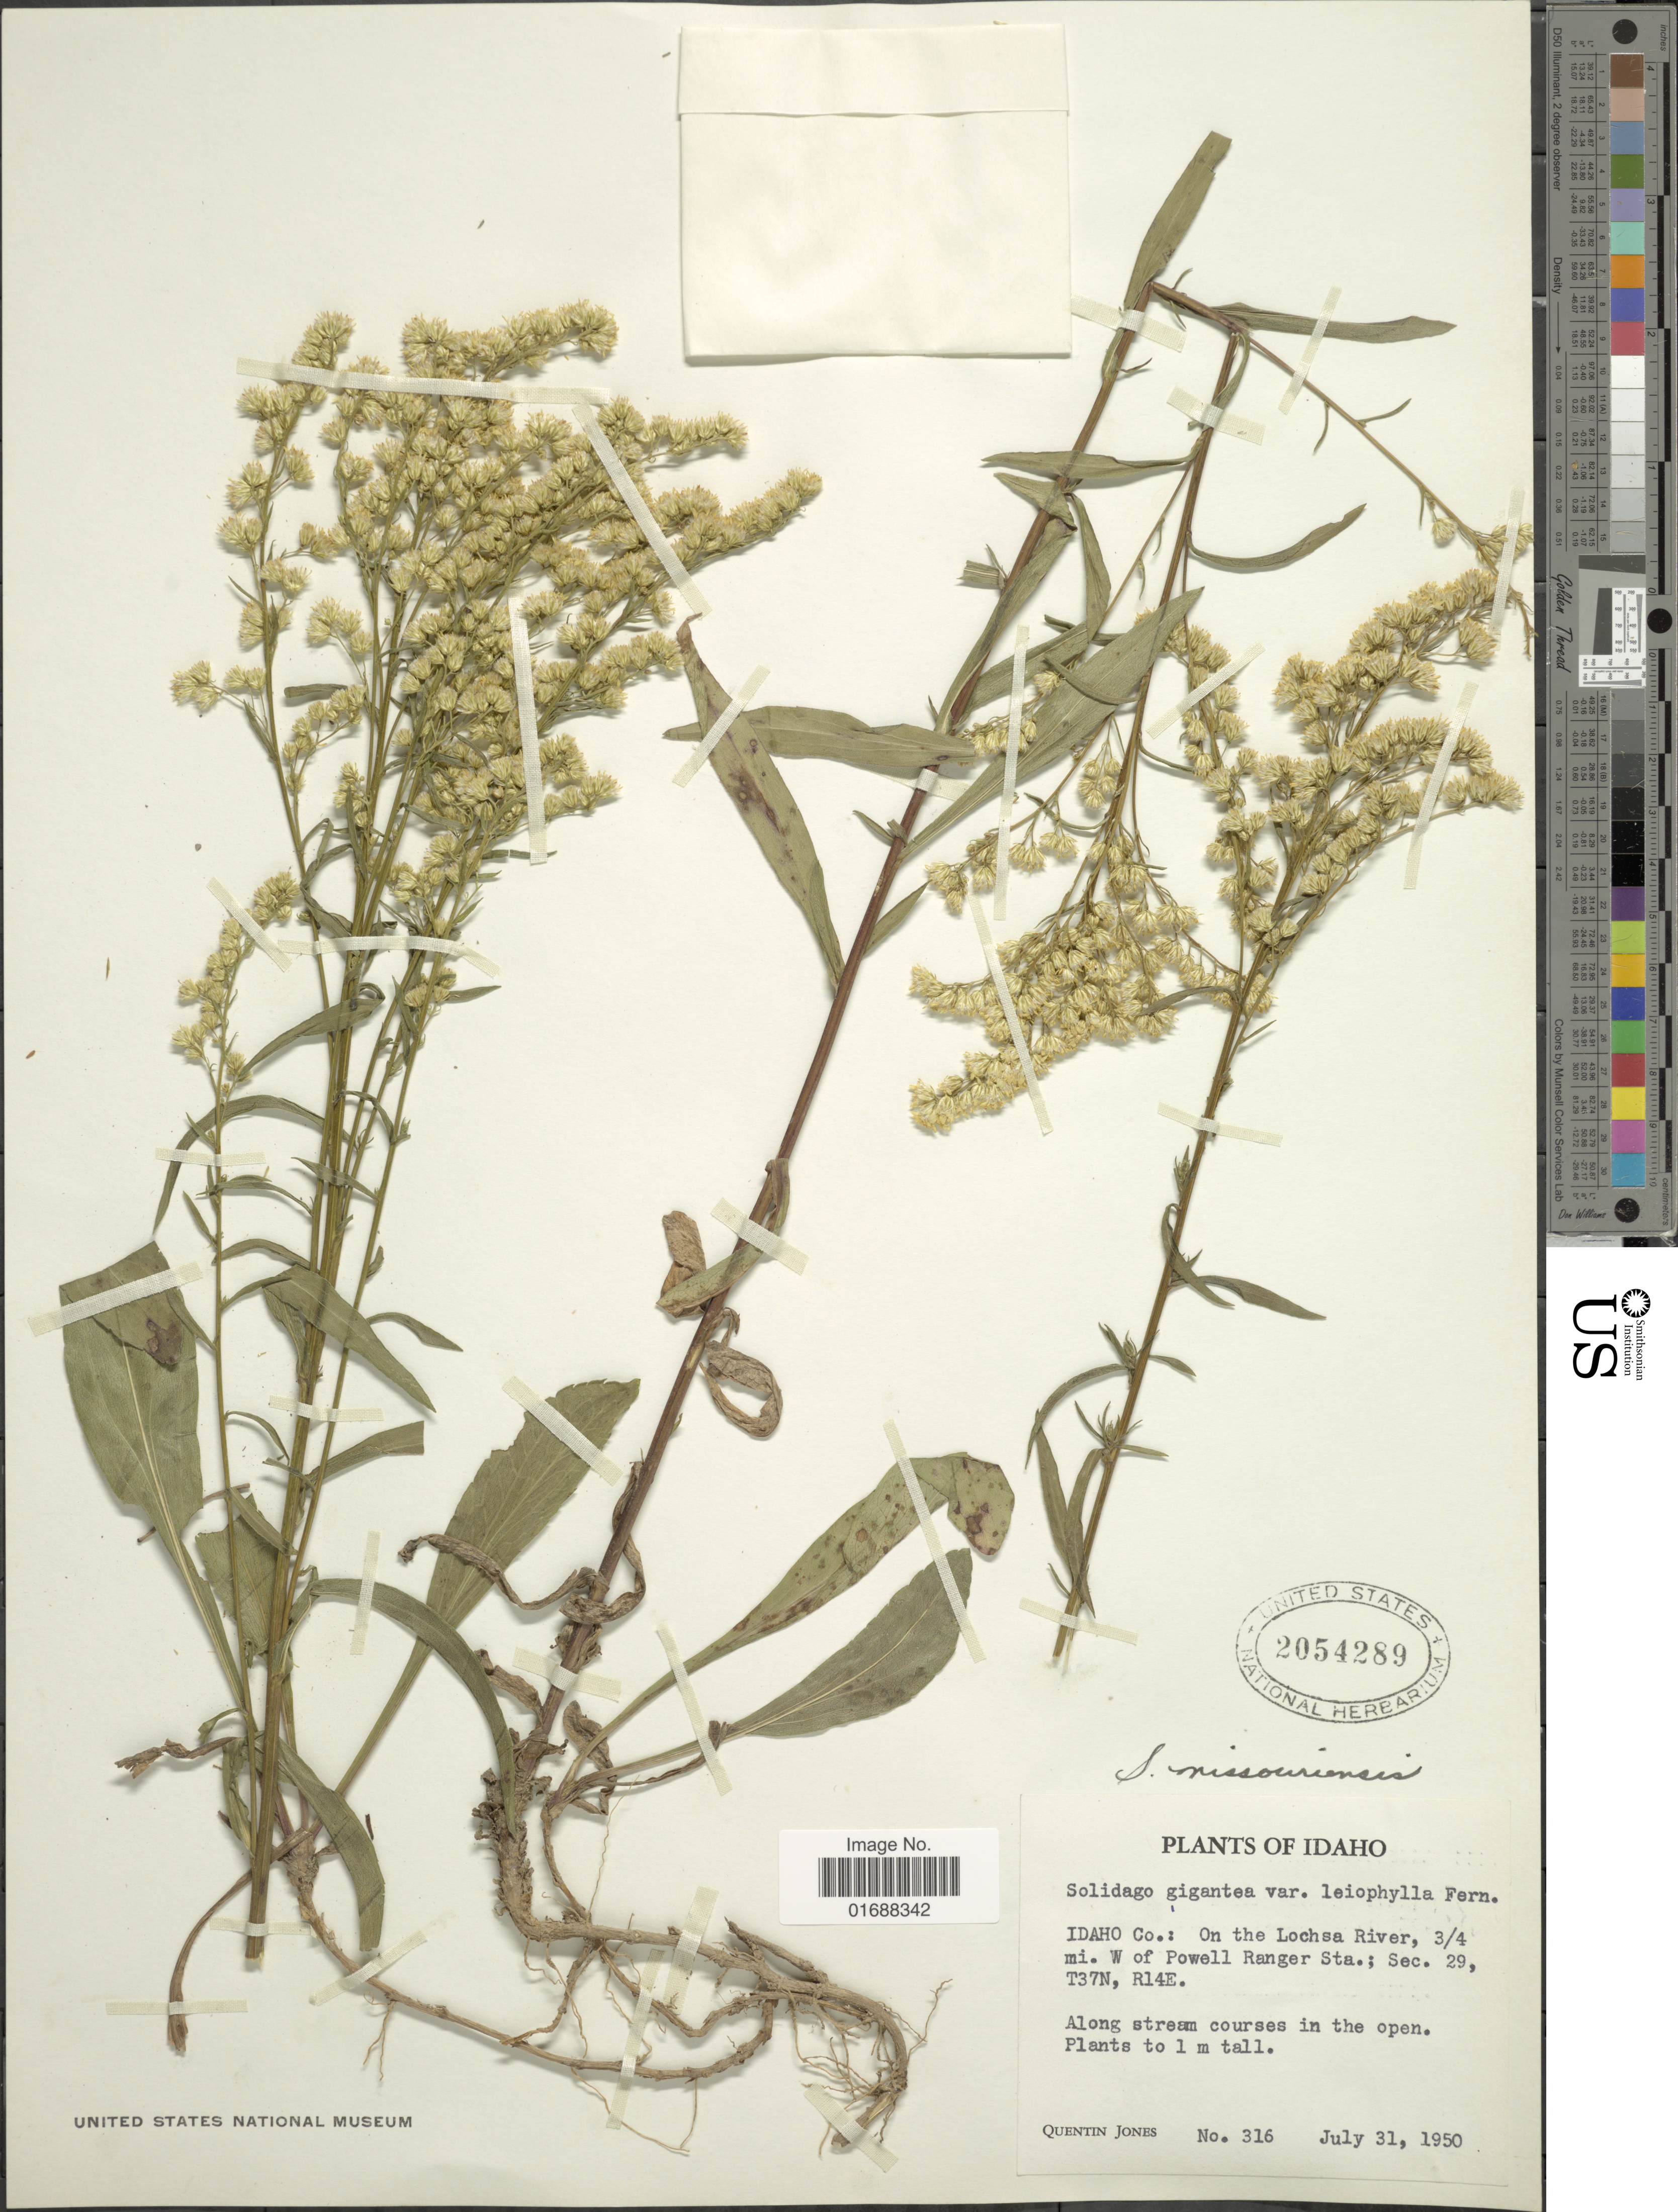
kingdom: Plantae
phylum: Tracheophyta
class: Magnoliopsida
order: Asterales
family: Asteraceae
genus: Solidago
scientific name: Solidago missouriensis var. missouriensis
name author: Nutt.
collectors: Q. Jones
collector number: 316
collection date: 1950-07-31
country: United States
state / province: Idaho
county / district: Idaho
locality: On the Lochsa River, 3/4 mi. W of Powell Ranger Sta.; Sec.29 T37N, R14E.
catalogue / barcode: US 2054289